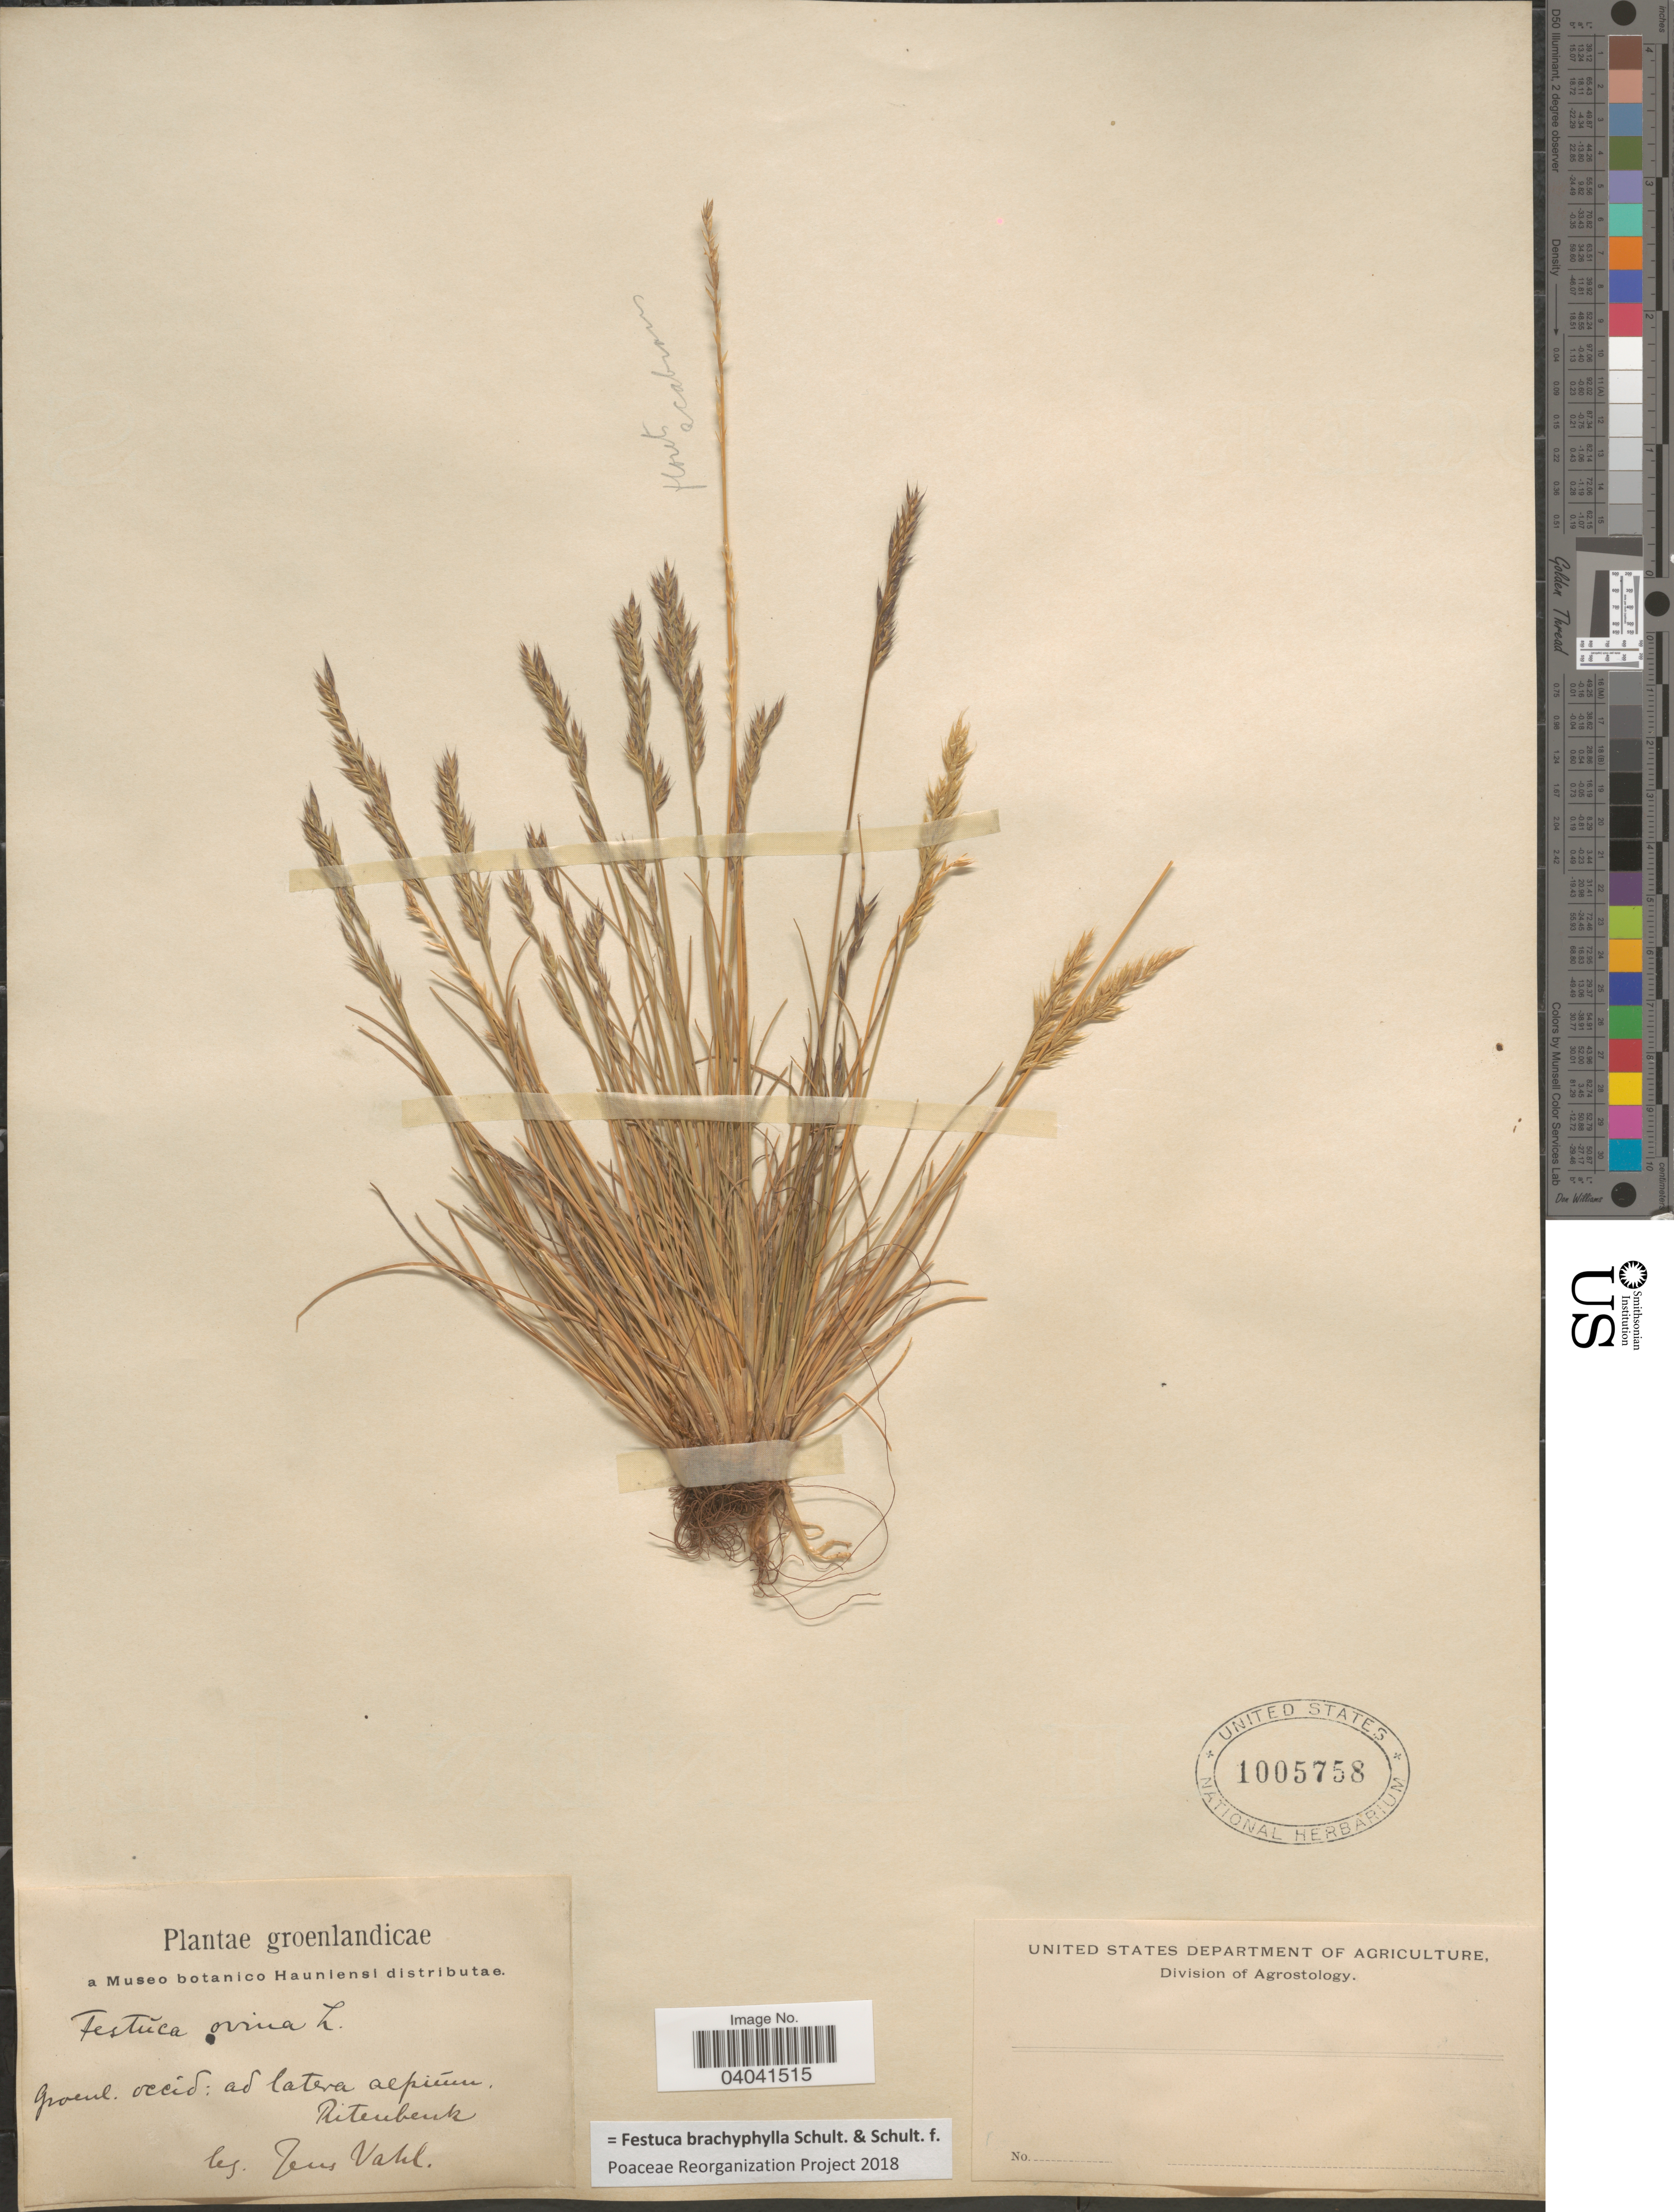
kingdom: Plantae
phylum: Tracheophyta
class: Liliopsida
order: Poales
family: Poaceae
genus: Festuca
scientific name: Festuca brachyphylla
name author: Schult. & Schult. f.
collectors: J. Vahl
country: Greenland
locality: Groenlandicae. Groenl. occid: ad latera alpiúm Ritenbenk.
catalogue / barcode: US 1005758